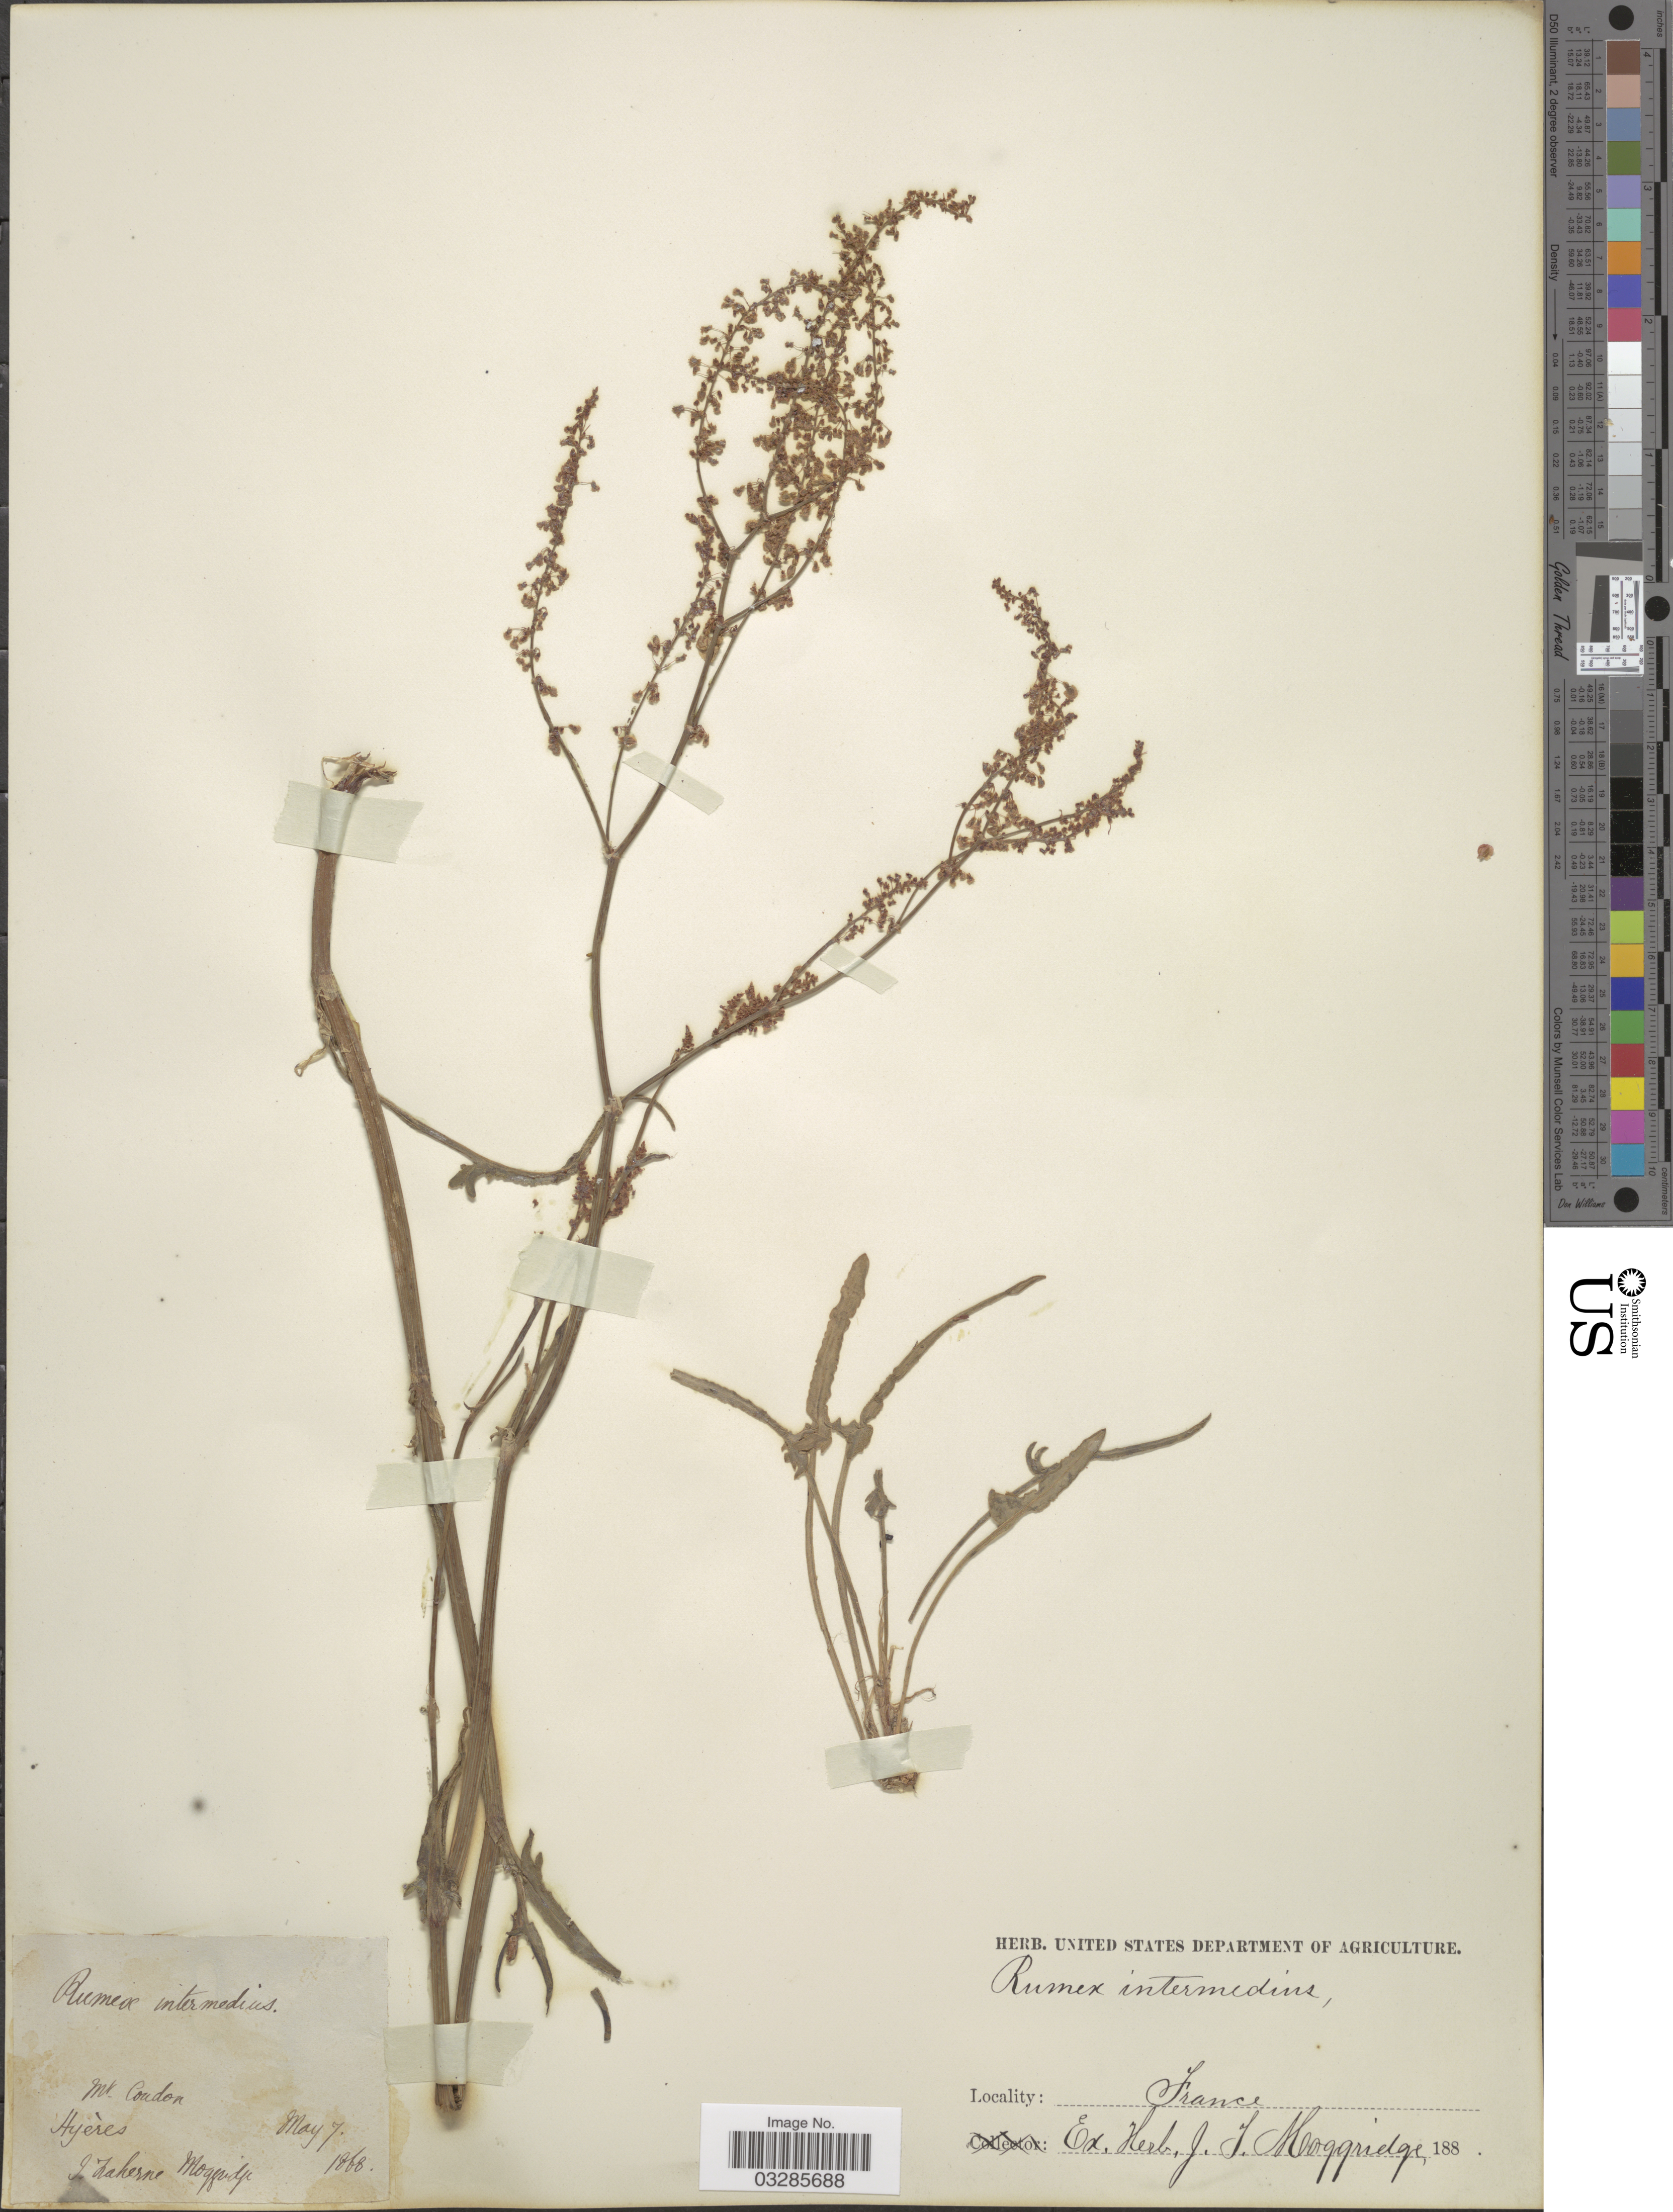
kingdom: Plantae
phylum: Tracheophyta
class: Magnoliopsida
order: Caryophyllales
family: Polygonaceae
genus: Rumex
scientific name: Rumex intermedius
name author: DC.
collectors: J. T. Moggridge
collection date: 1868-05-07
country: France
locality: Mt. Condon, Hyères.